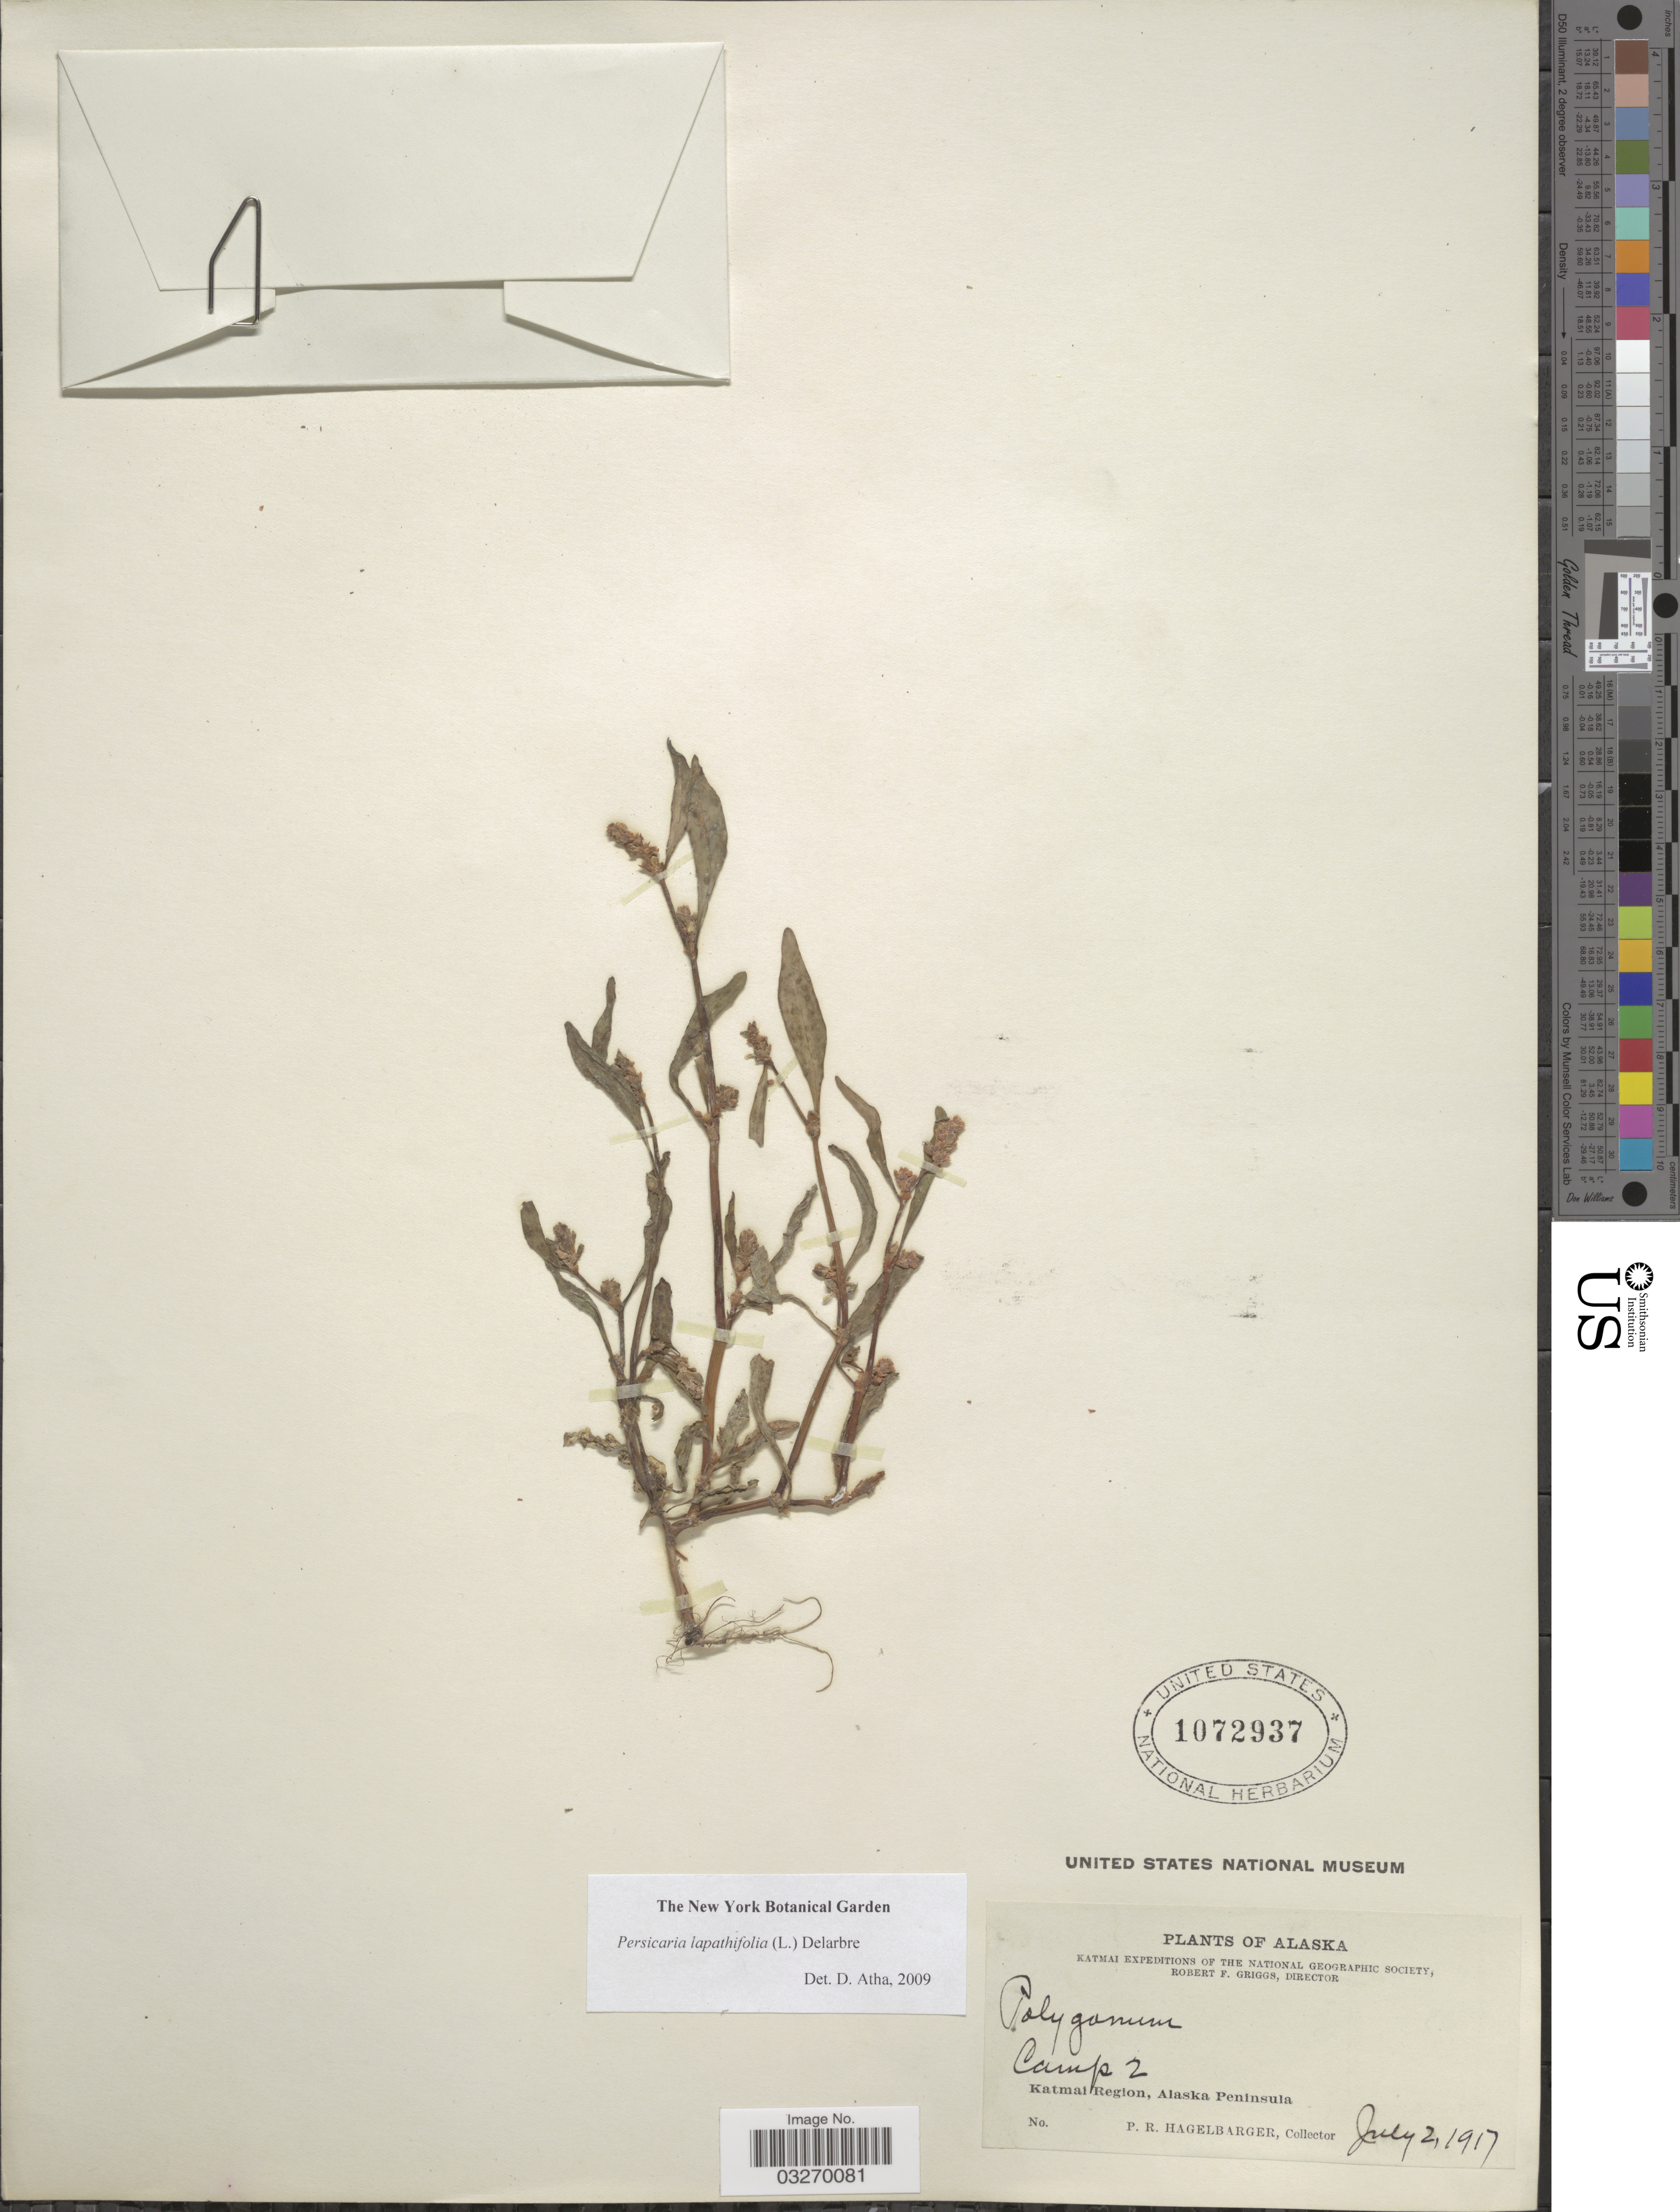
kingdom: Plantae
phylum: Tracheophyta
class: Magnoliopsida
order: Caryophyllales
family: Polygonaceae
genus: Persicaria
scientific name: Persicaria lapathifolia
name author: (L.) Delarbre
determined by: Atha, D. E.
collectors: P. Hagelbarger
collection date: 1917-07-02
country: United States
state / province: Alaska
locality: Camp 2. Katmai Region, Alaska Peninsula.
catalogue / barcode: US 1072937